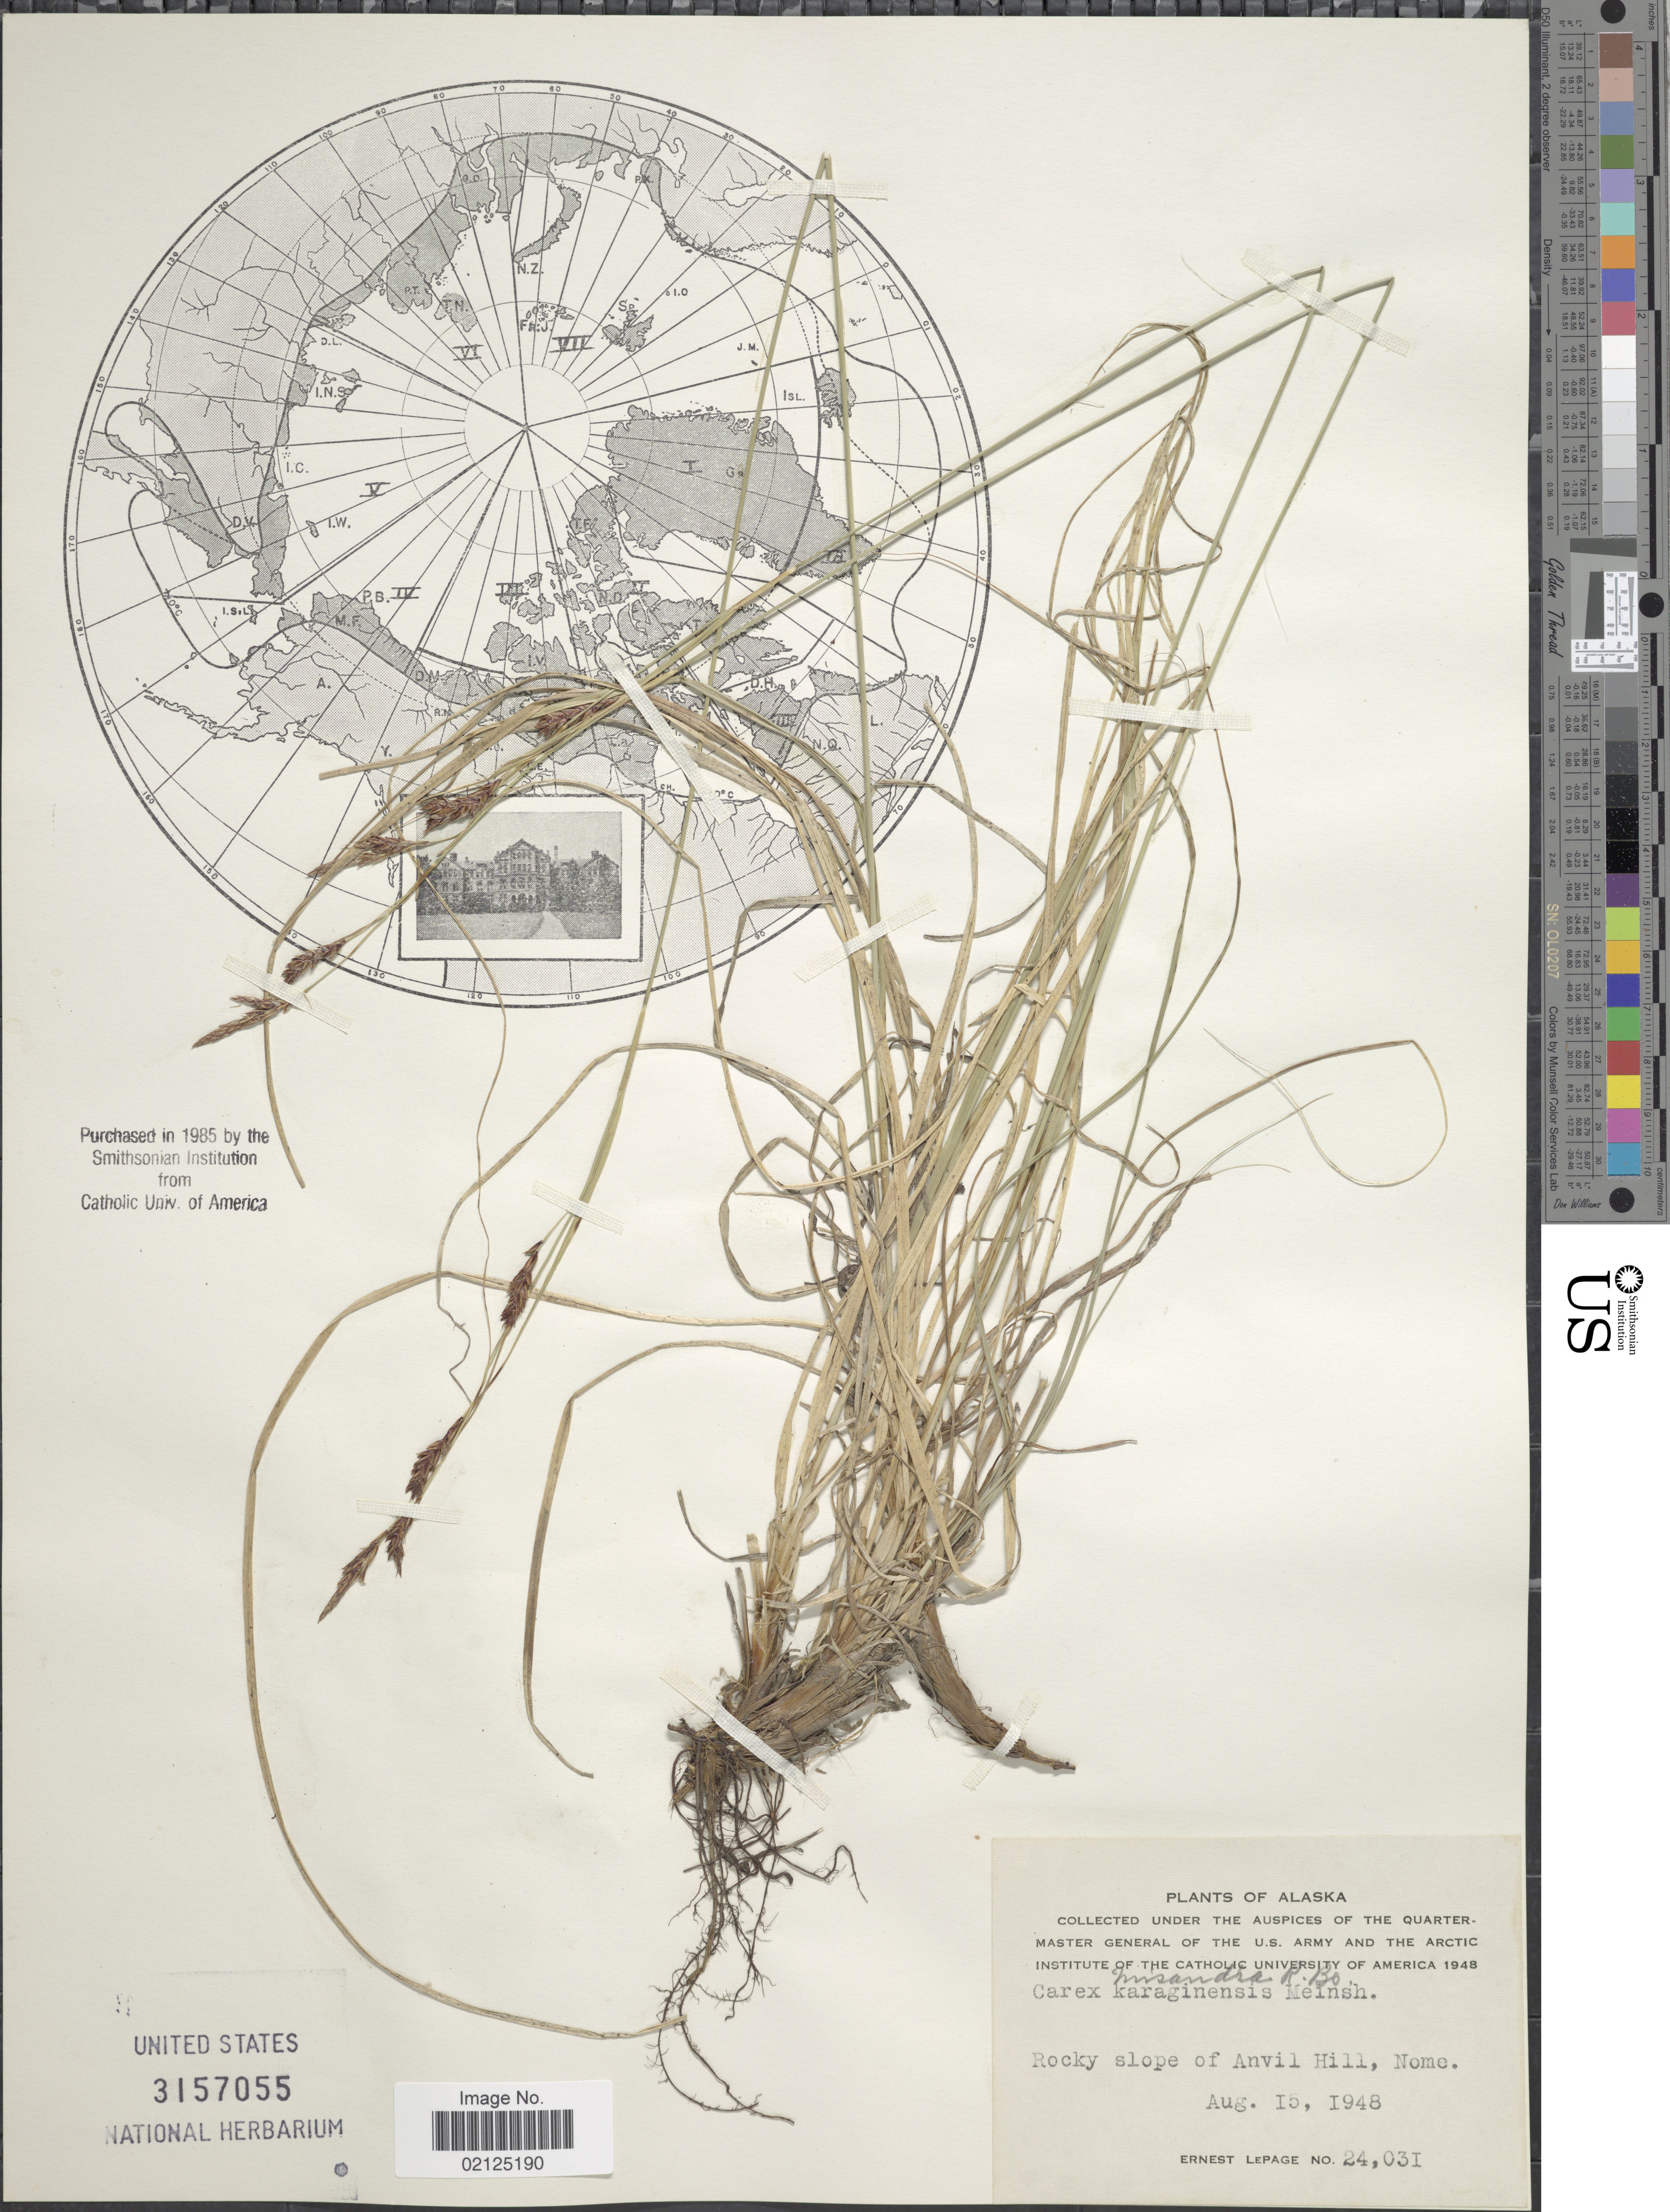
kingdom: Plantae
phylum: Tracheophyta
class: Liliopsida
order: Poales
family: Cyperaceae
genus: Carex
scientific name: Carex fuliginosa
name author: Schkuhr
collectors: E. Lepage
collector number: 24031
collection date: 1948-08-15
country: United States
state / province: Alaska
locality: Rocky slope of Anvil Hill, Nome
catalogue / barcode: US 3157055